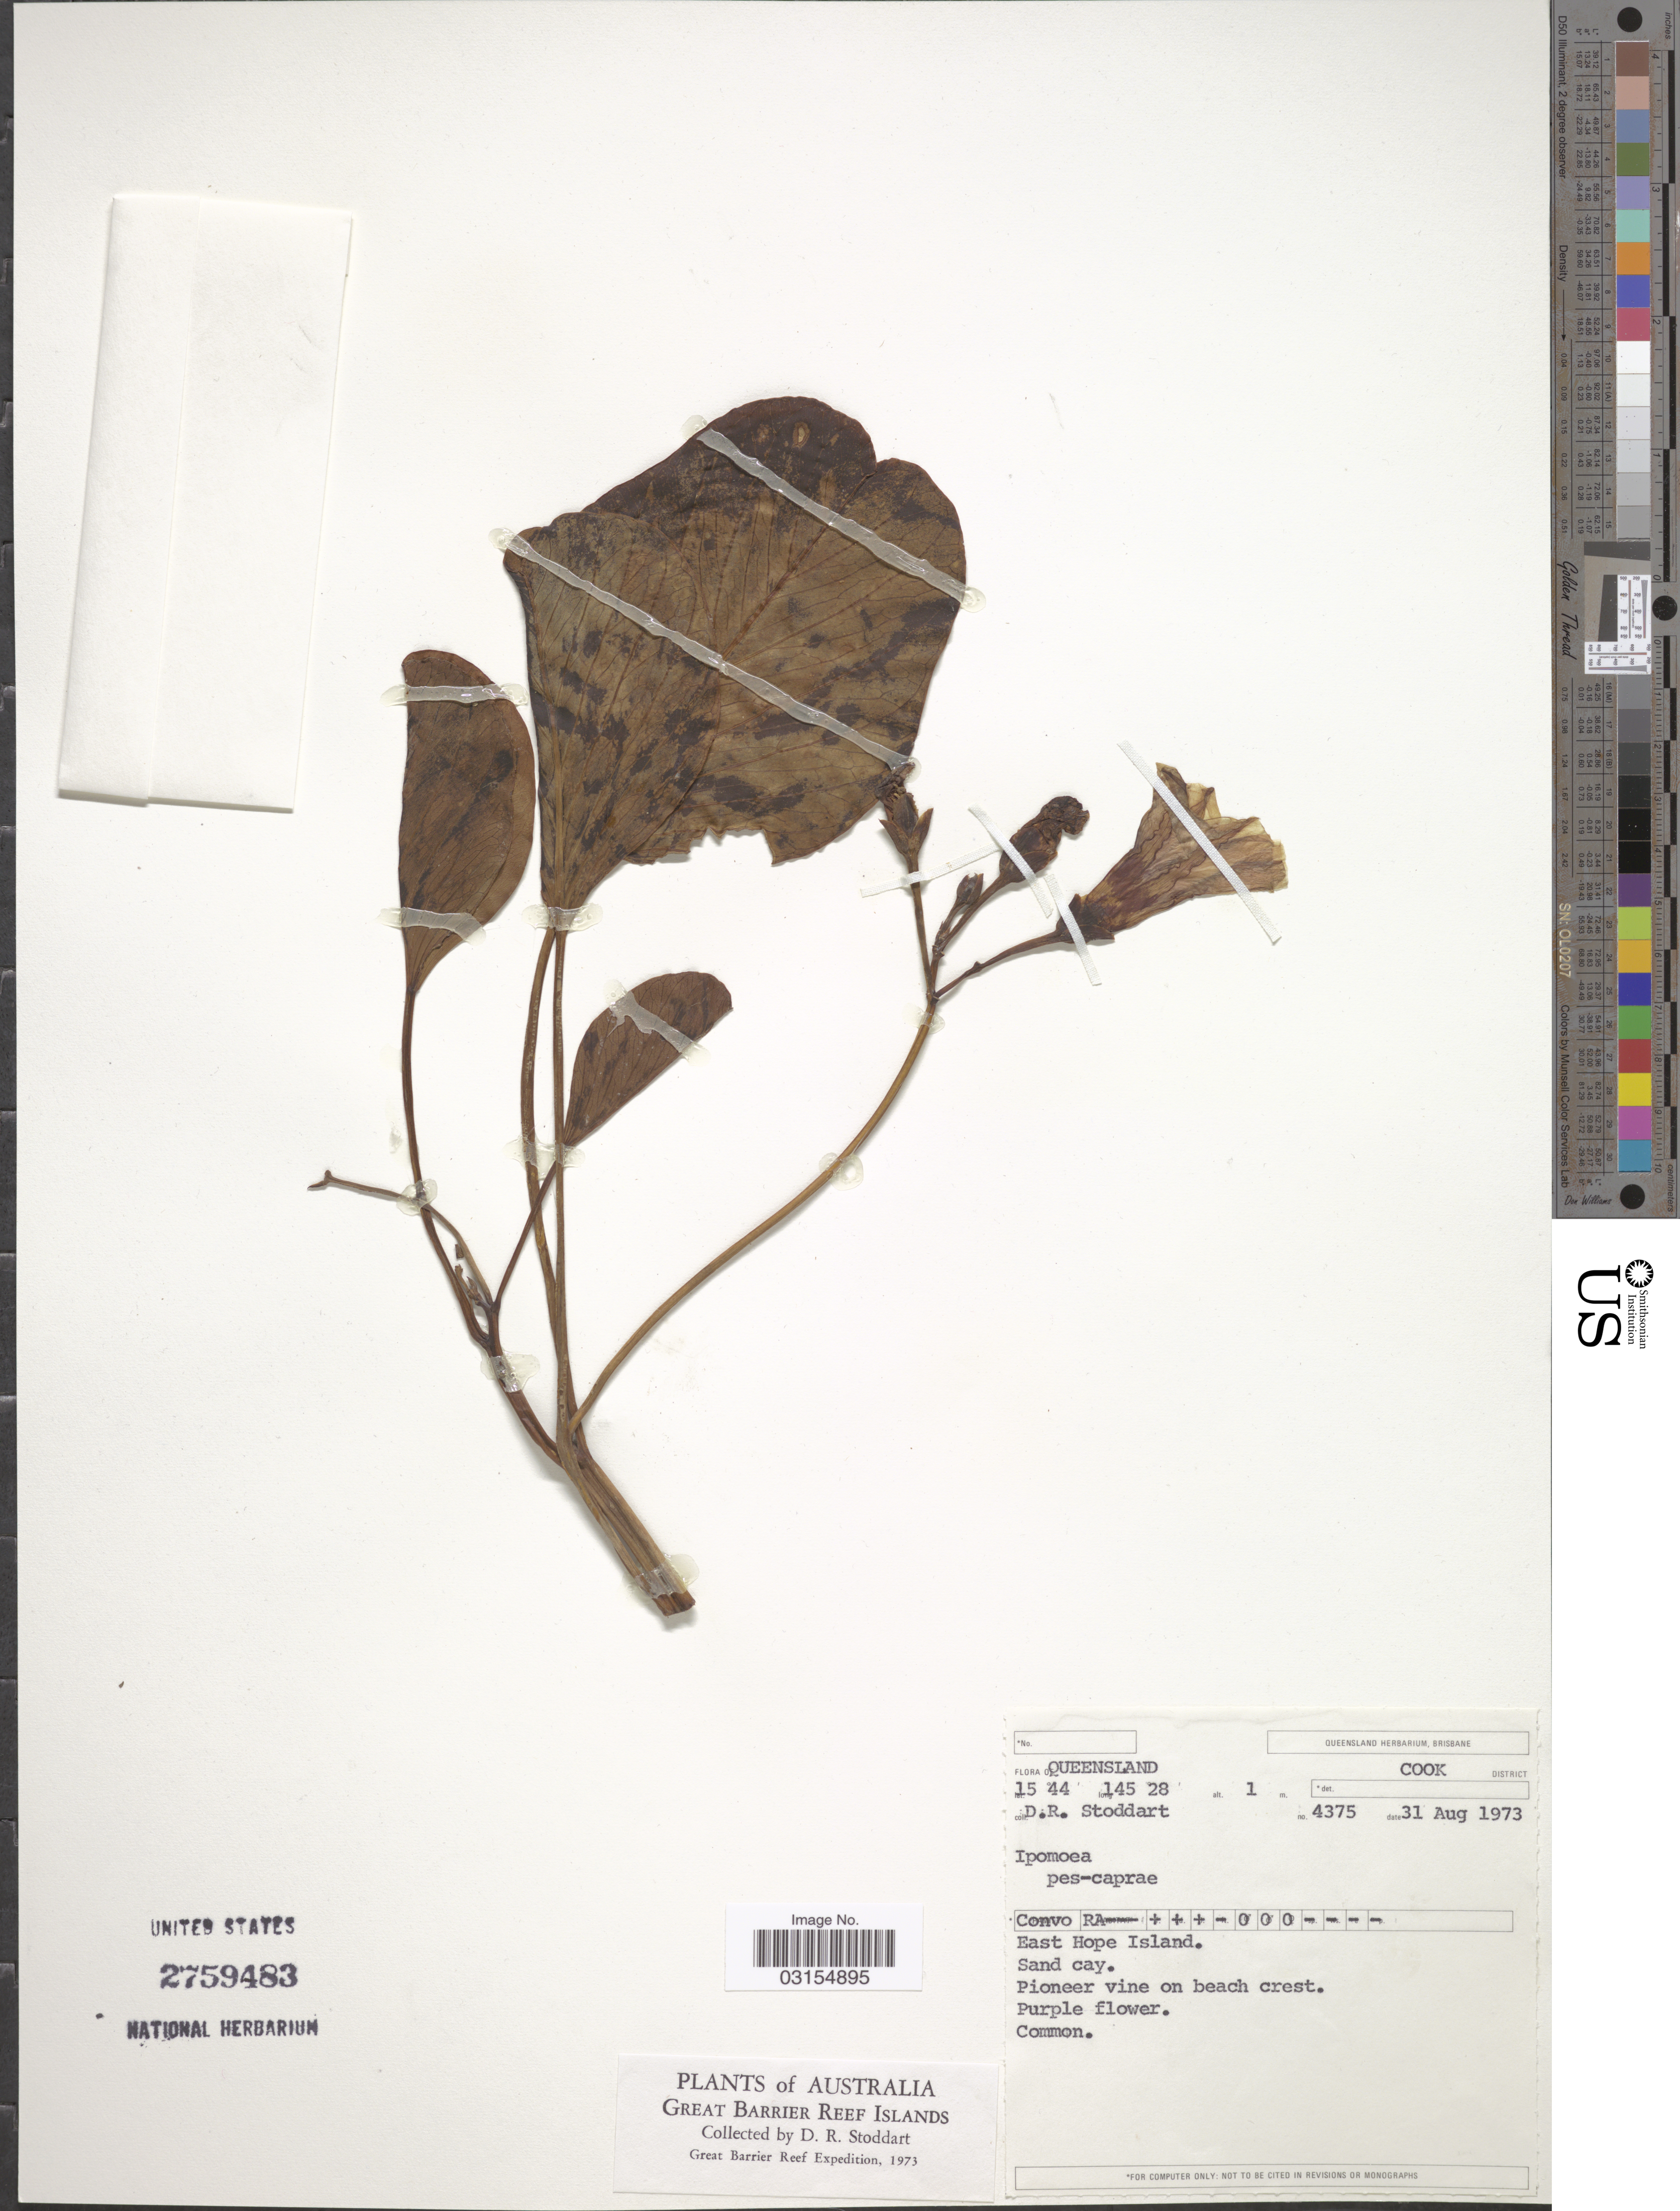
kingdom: Plantae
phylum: Tracheophyta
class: Magnoliopsida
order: Solanales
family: Convolvulaceae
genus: Ipomoea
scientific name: Ipomoea pes-caprae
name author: (L.) R. Br.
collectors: D. R. Stoddart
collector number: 4375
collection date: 1973-08-31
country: Australia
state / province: Queensland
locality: Great Barrier Reef Islands. Cook District. East Hope Island. Sand cay.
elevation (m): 1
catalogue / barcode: US 2759483